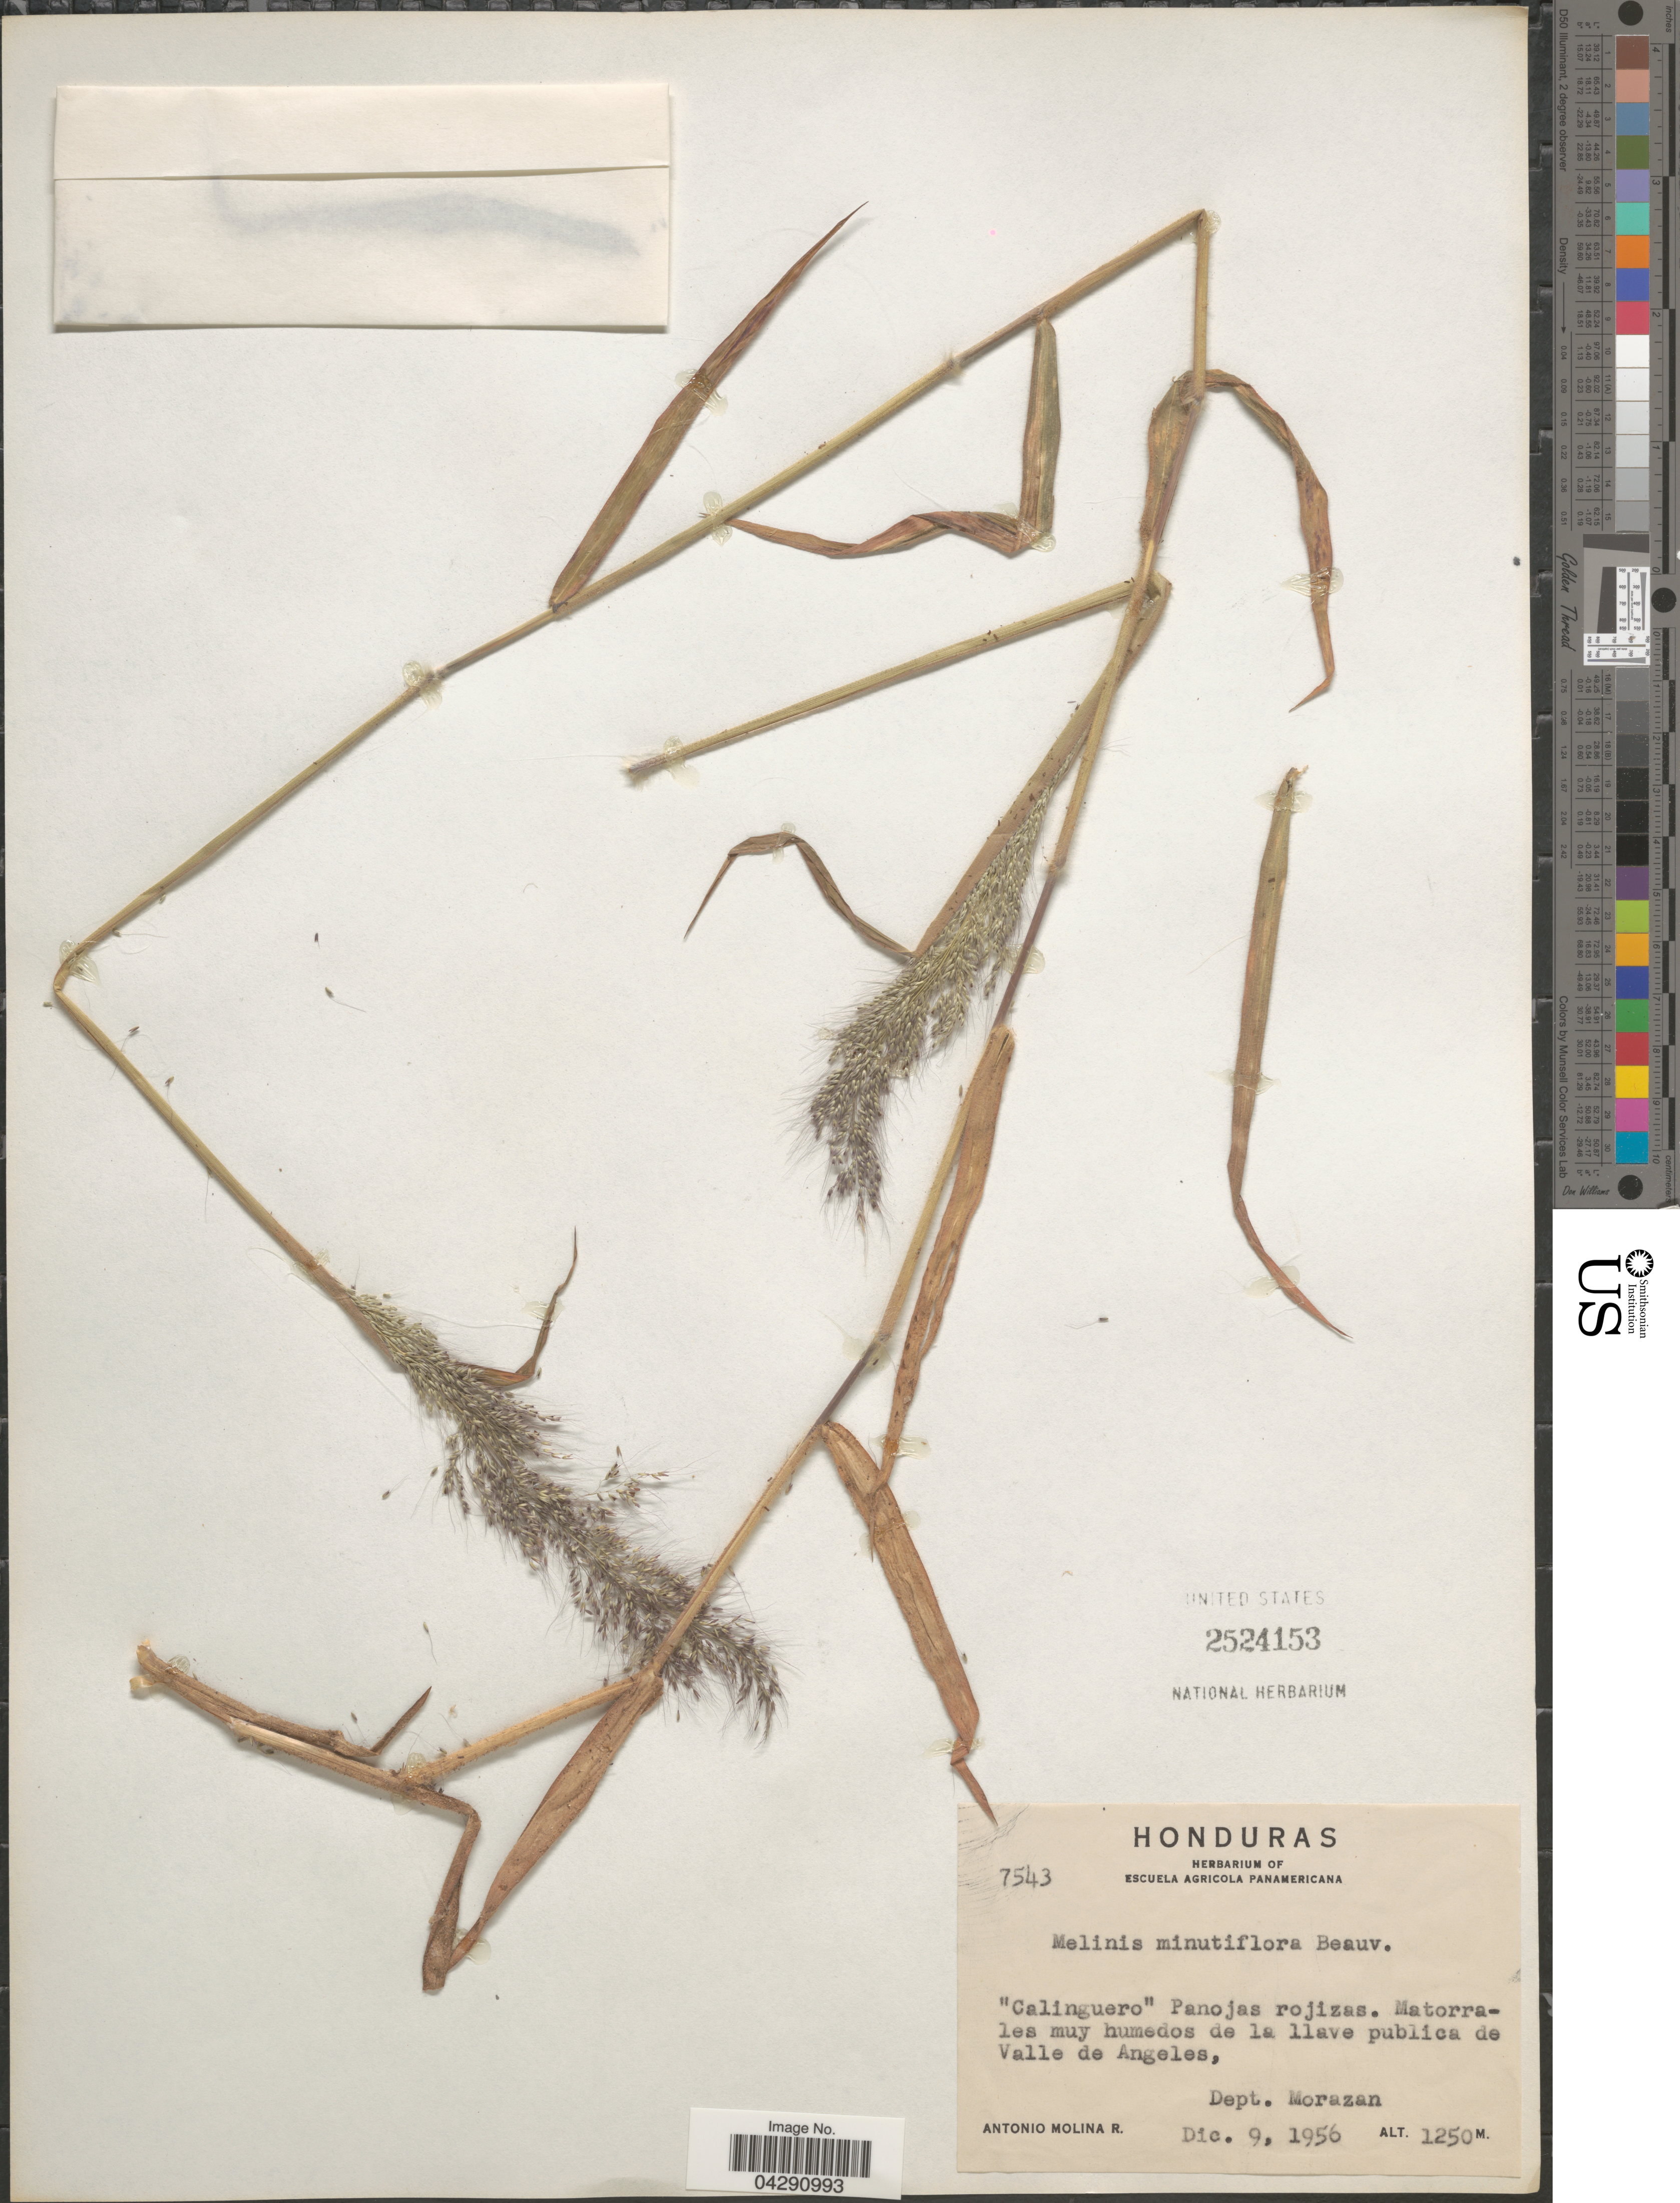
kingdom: Plantae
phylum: Tracheophyta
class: Liliopsida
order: Poales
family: Poaceae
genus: Melinis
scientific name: Melinis minutiflora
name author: P. Beauv.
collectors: A. Molina R.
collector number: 7543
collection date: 1956-12-09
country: Honduras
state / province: Fco. Morazán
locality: Matorrales muy humedos de la llave publica de Valle de Angeles, Dept. Morazan.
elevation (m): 1250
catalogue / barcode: US 2524153